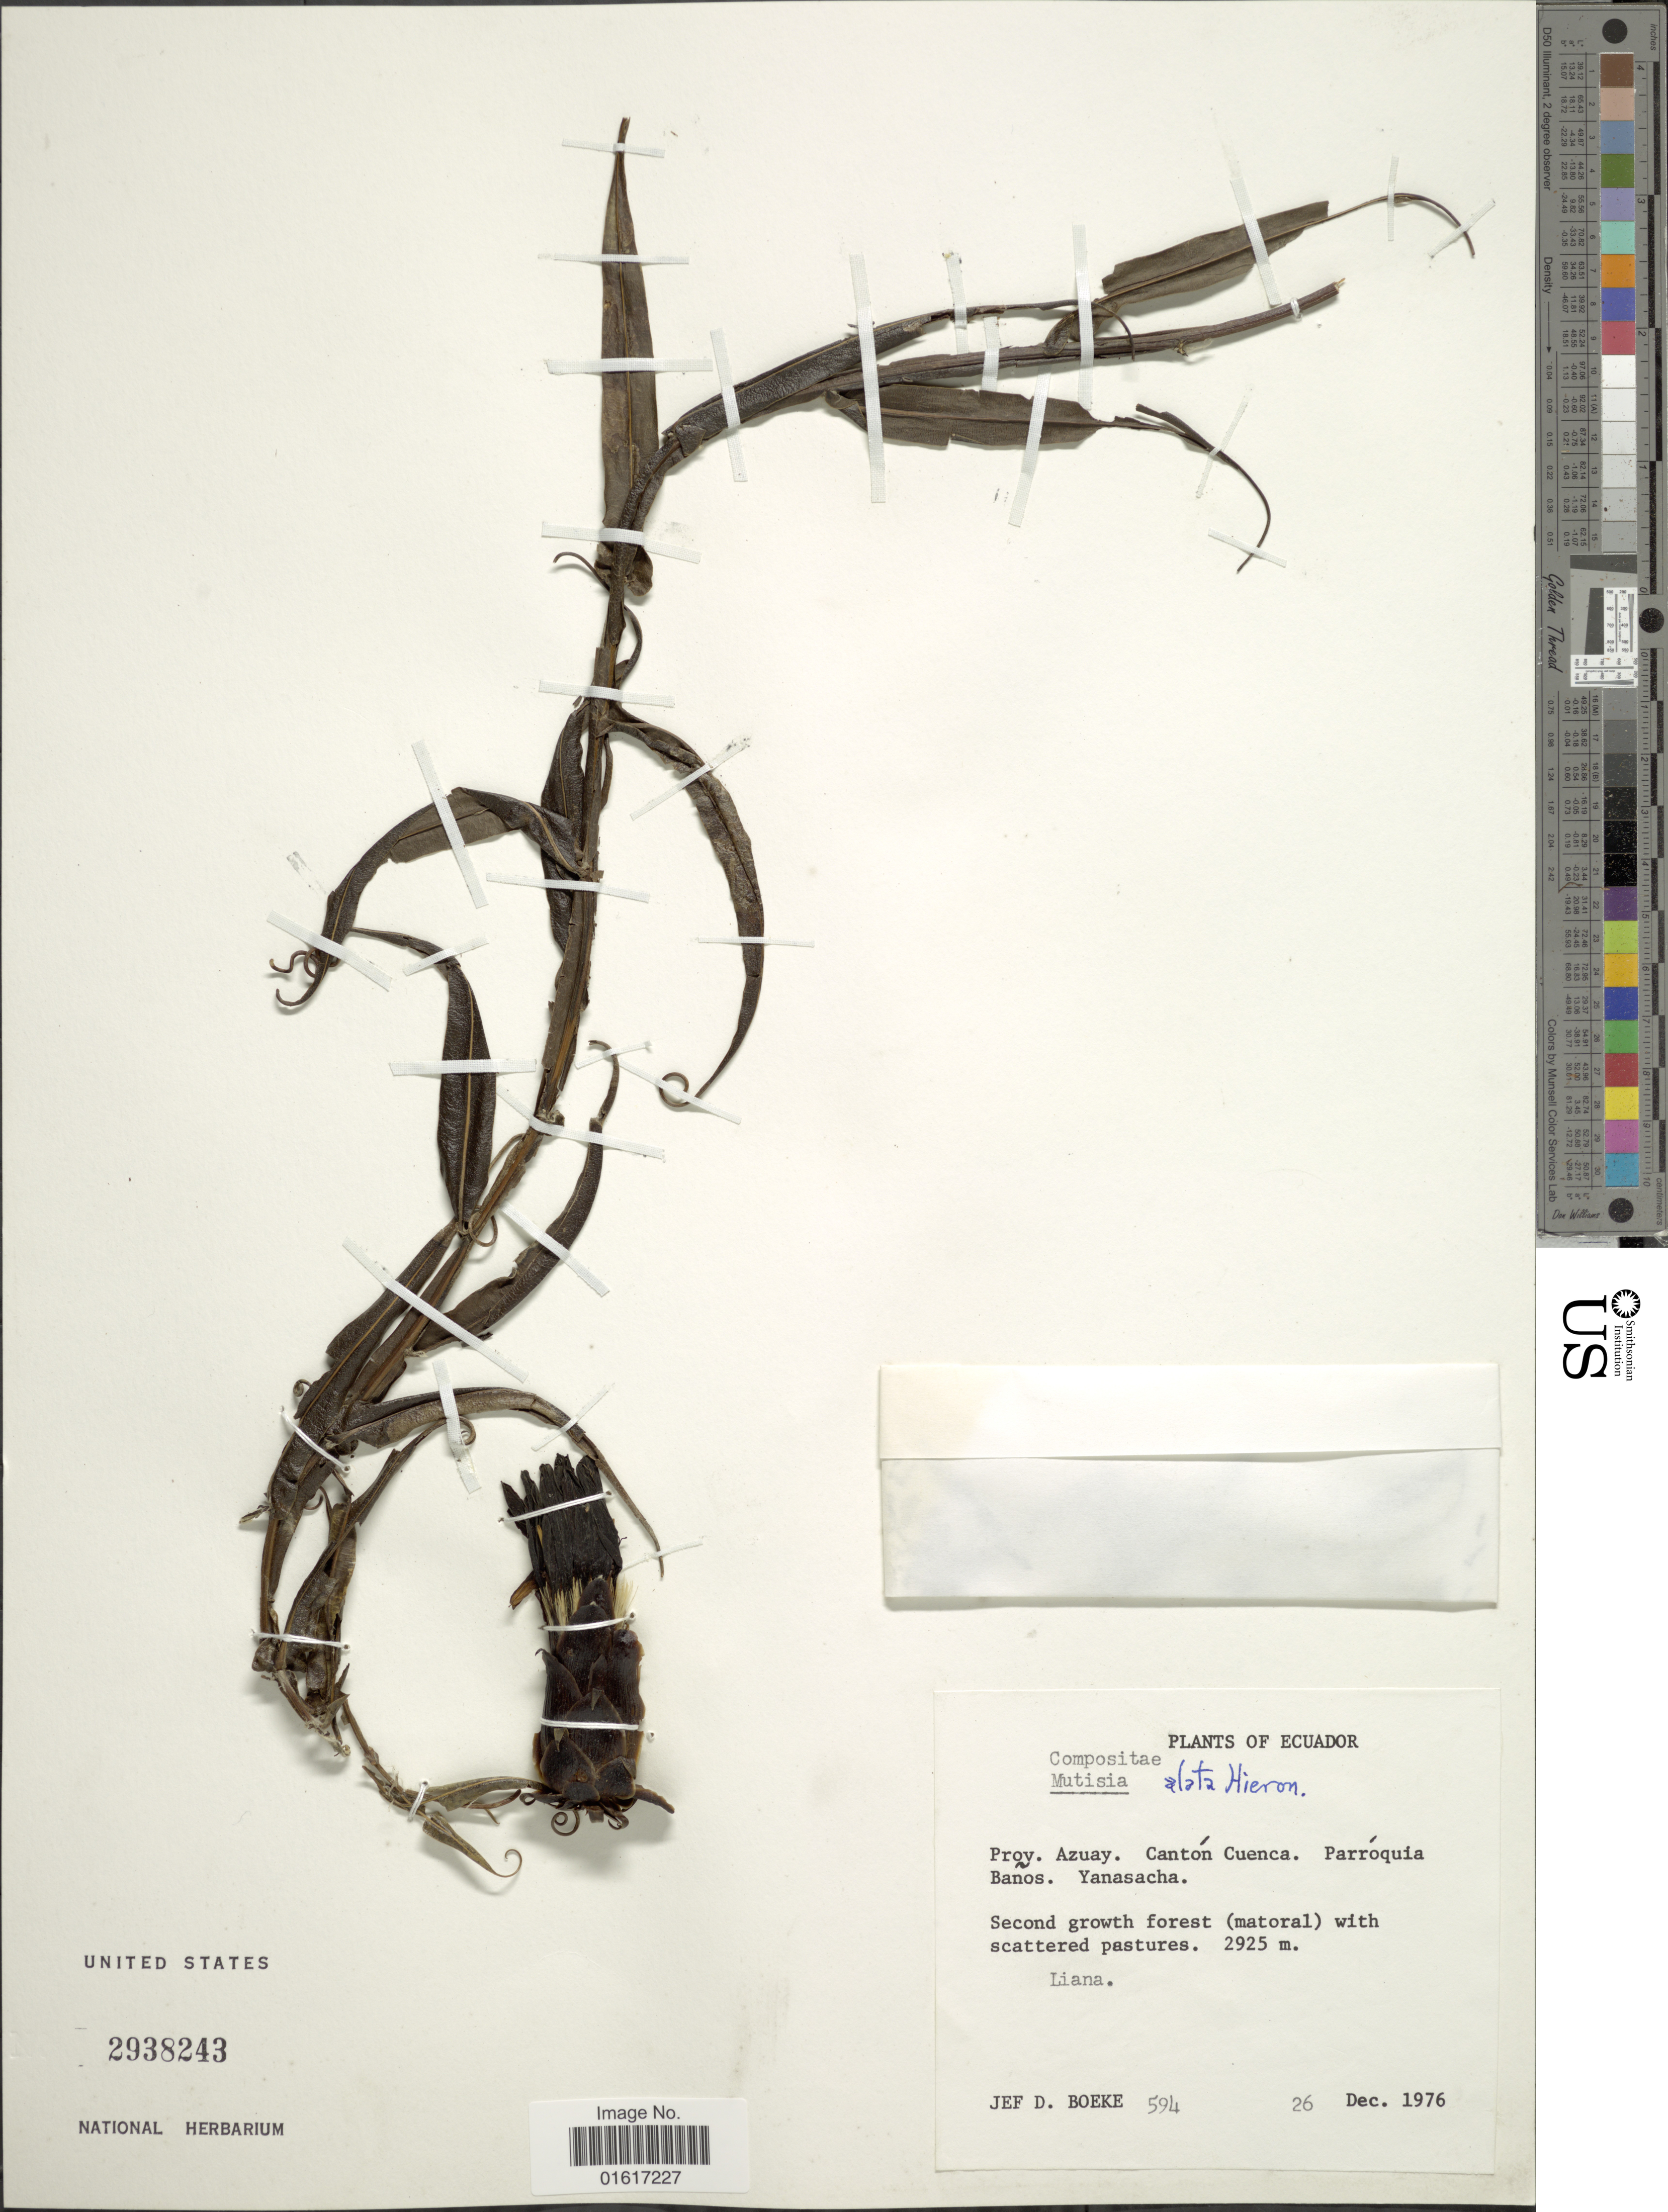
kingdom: Plantae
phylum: Tracheophyta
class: Magnoliopsida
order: Asterales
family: Asteraceae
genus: Mutisia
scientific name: Mutisia alata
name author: Hieron.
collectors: J. D. Boeke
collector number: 594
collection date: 1976-12-26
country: Ecuador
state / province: Azuay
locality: Cantón Cuenca. Parróquia Baños. Yanasacha.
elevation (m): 2925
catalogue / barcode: US 2938243